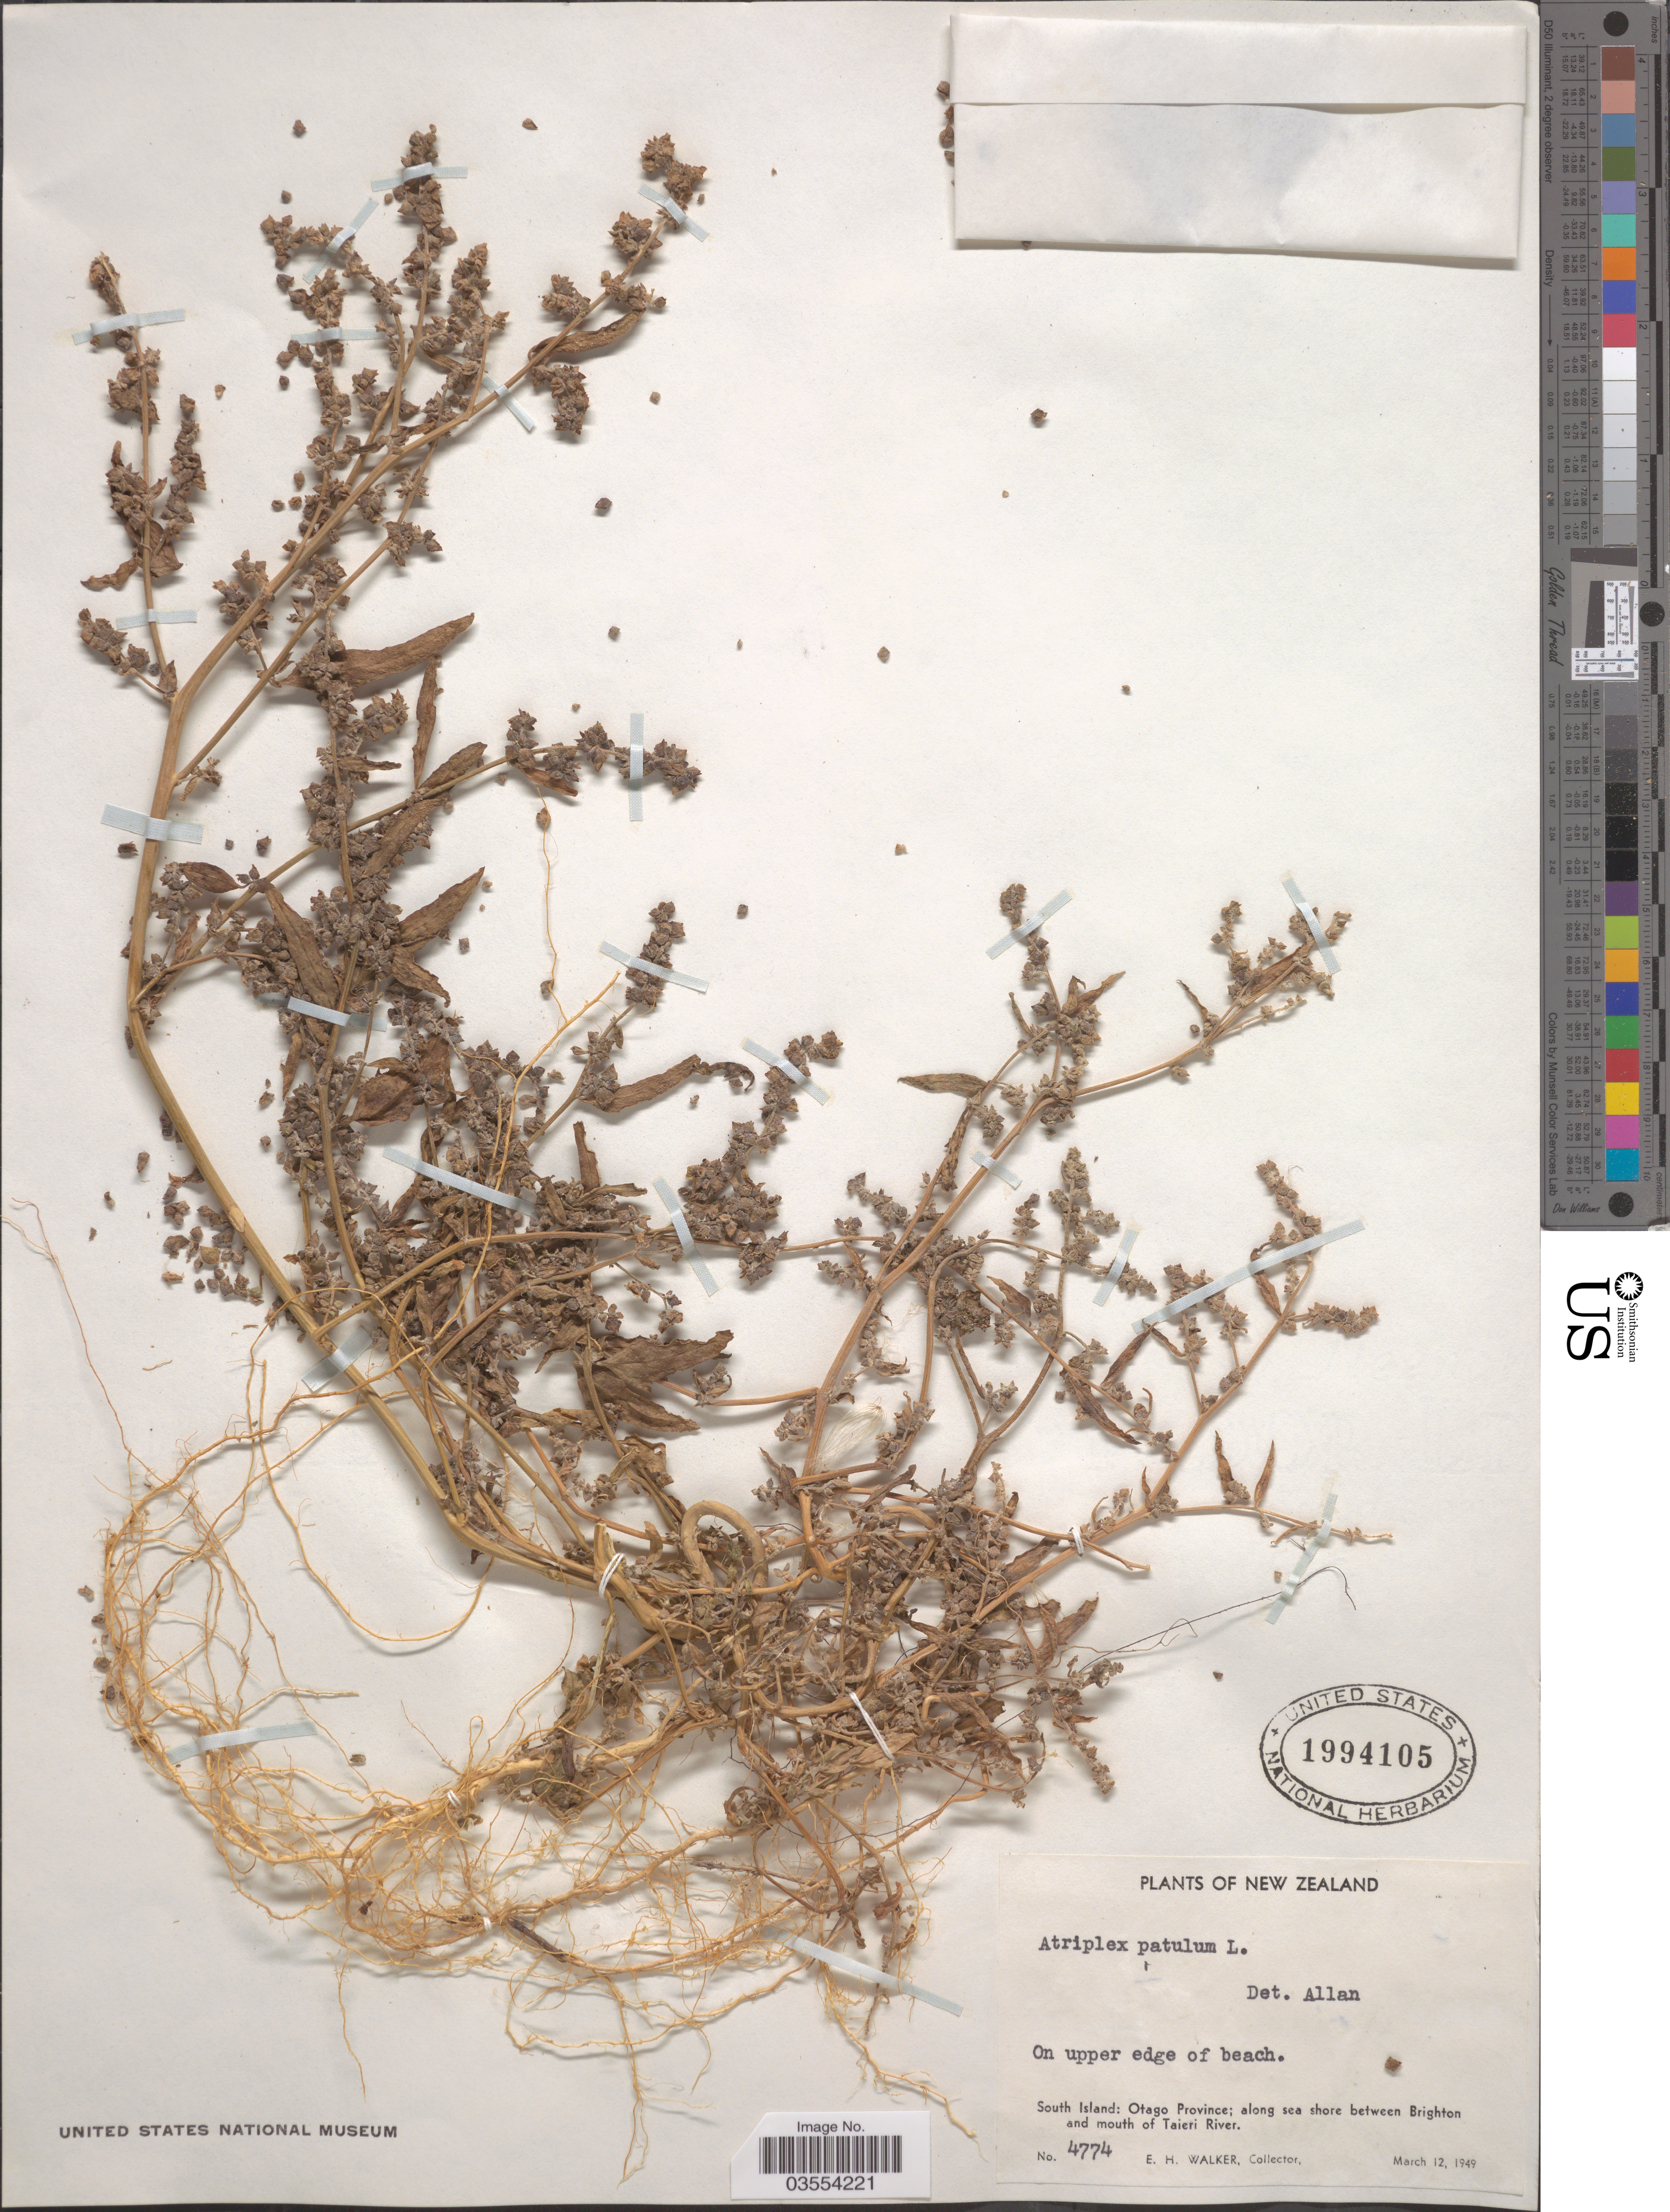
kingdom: Plantae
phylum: Tracheophyta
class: Magnoliopsida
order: Caryophyllales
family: Amaranthaceae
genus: Atriplex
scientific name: Atriplex patula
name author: L.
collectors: E. H. Walker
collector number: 4774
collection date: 1949-03-12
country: New Zealand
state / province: Otago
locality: On upper edge of beach. South Island: along sea shore between Brighton and mouth of Taieri River.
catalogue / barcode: US 1994105